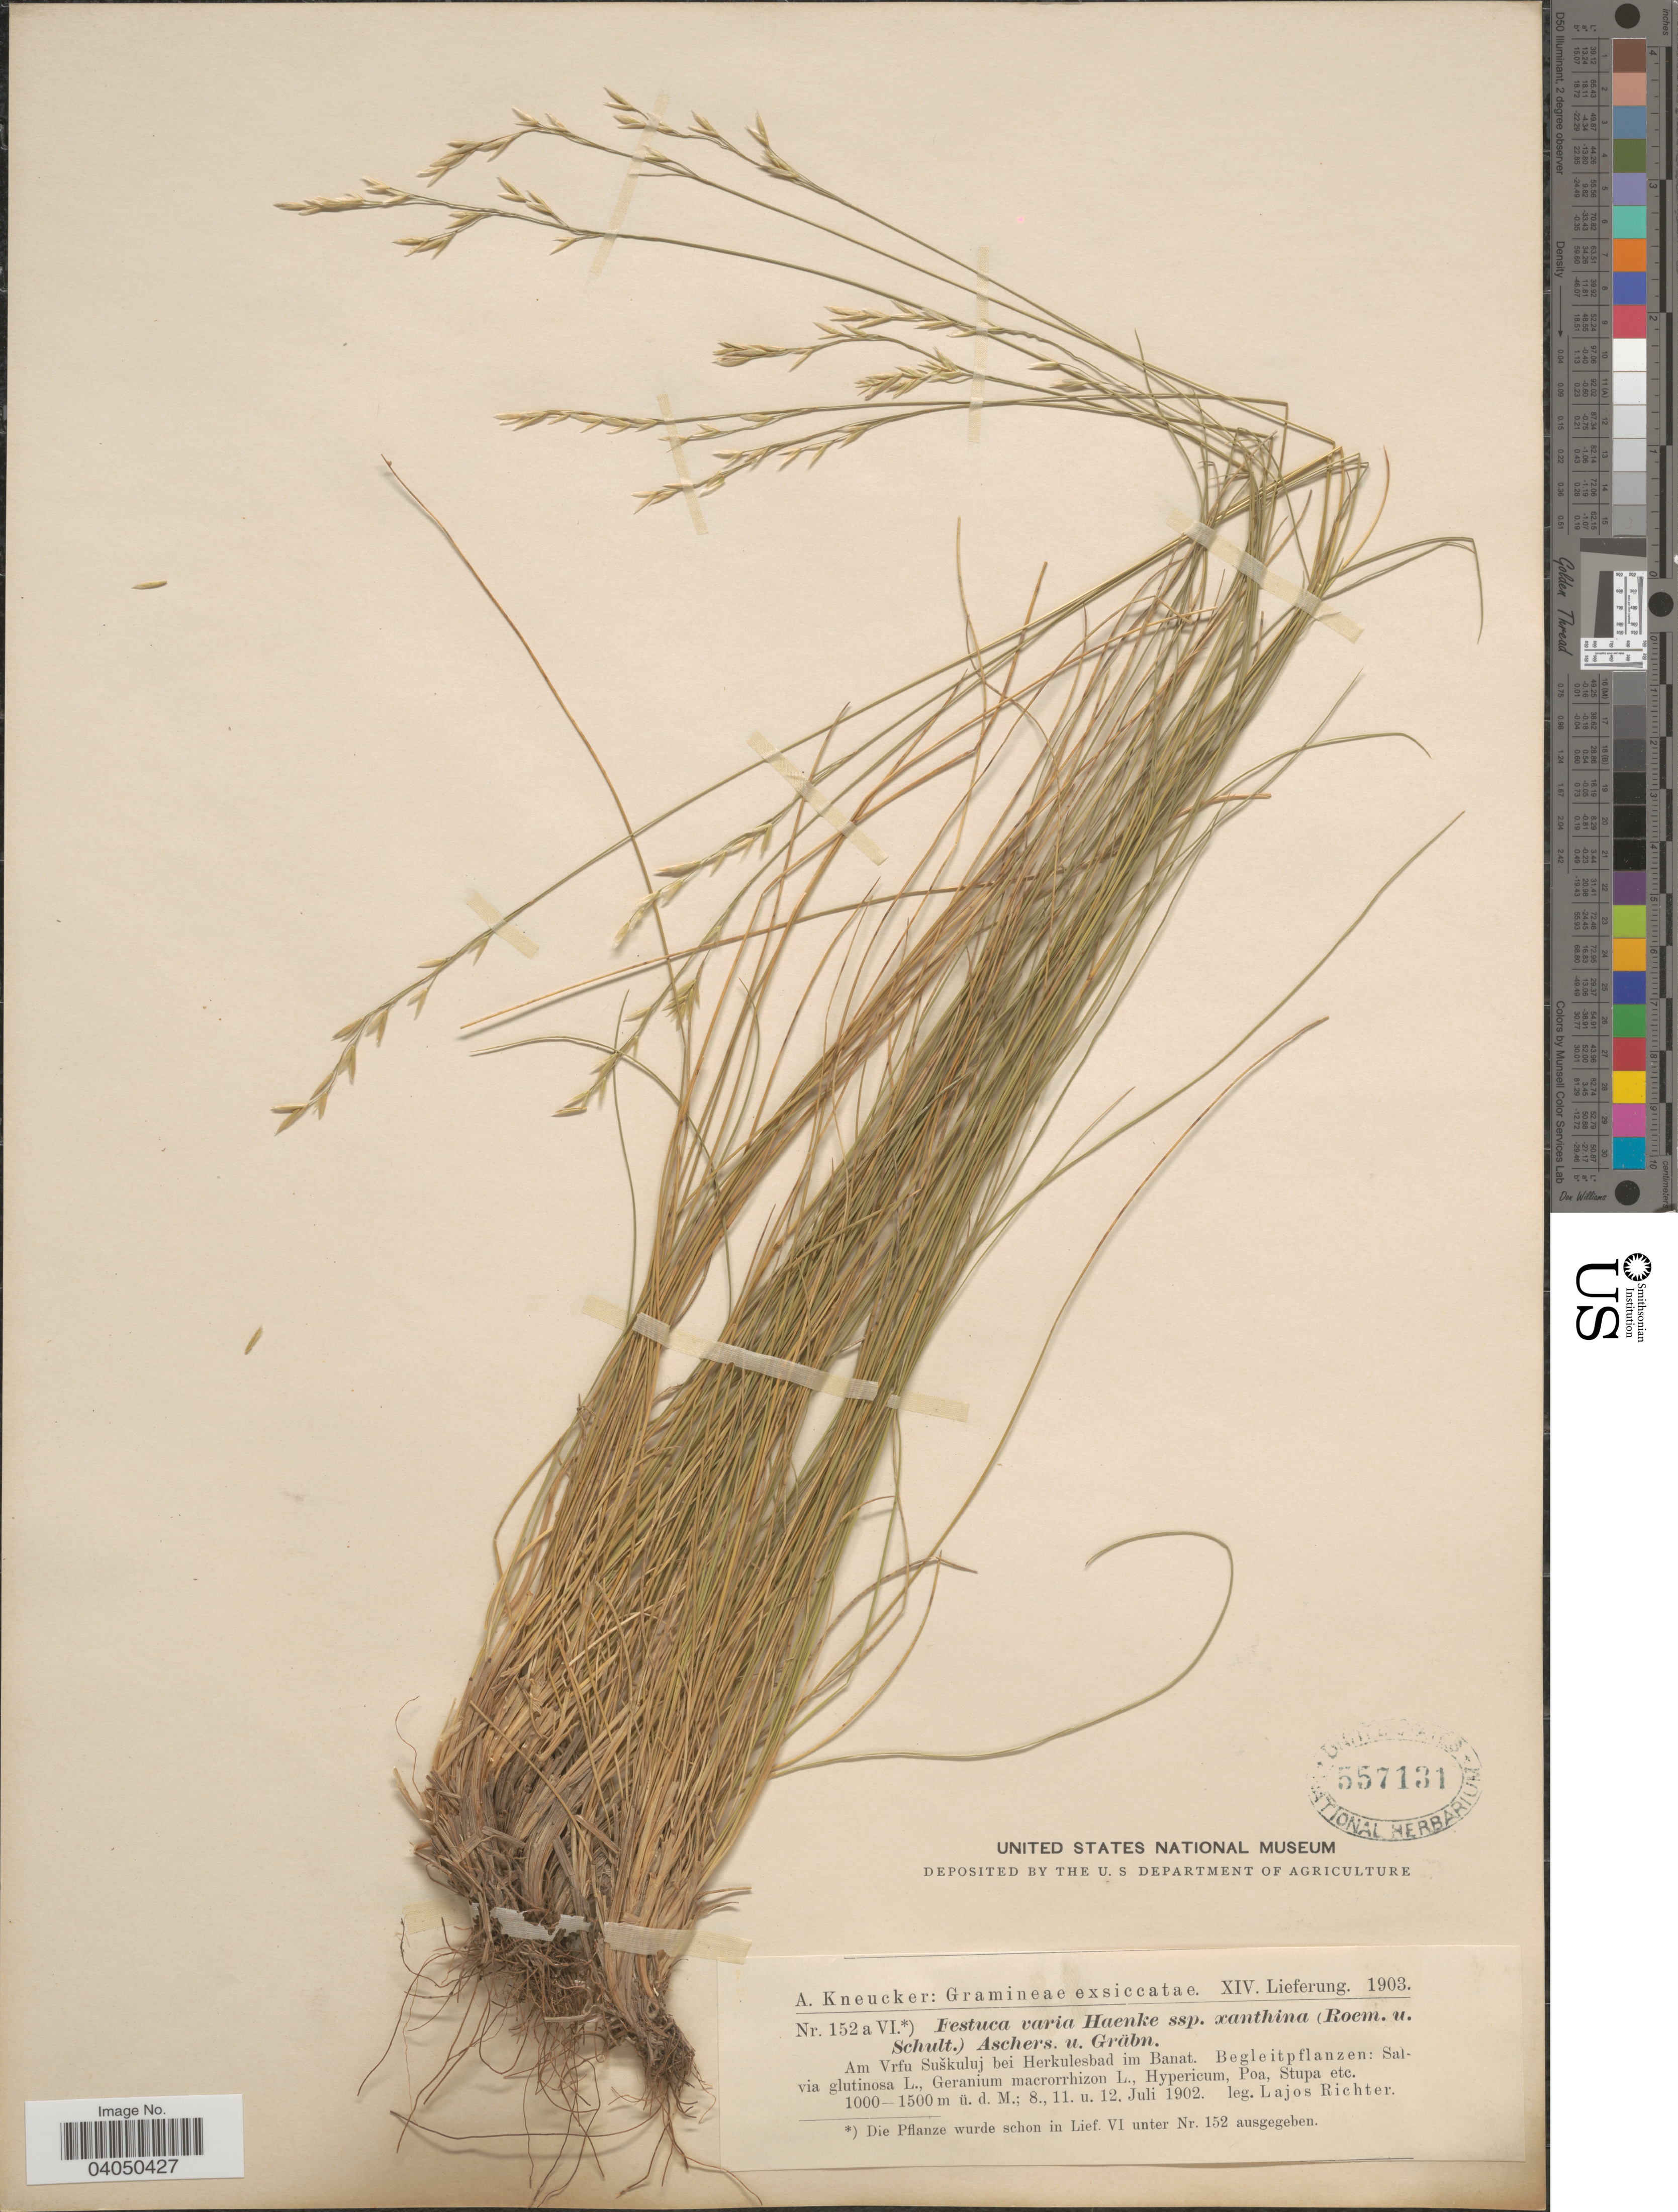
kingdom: Plantae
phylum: Tracheophyta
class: Liliopsida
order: Poales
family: Poaceae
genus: Festuca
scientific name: Festuca xanthina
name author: Roem. & Schult.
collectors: L. Richter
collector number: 152 a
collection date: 1902-07-11/1902-07-12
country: Romania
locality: Am Vrfu Suškuluj bei Herkulesbad im Banat.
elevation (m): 1000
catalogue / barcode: US 557131